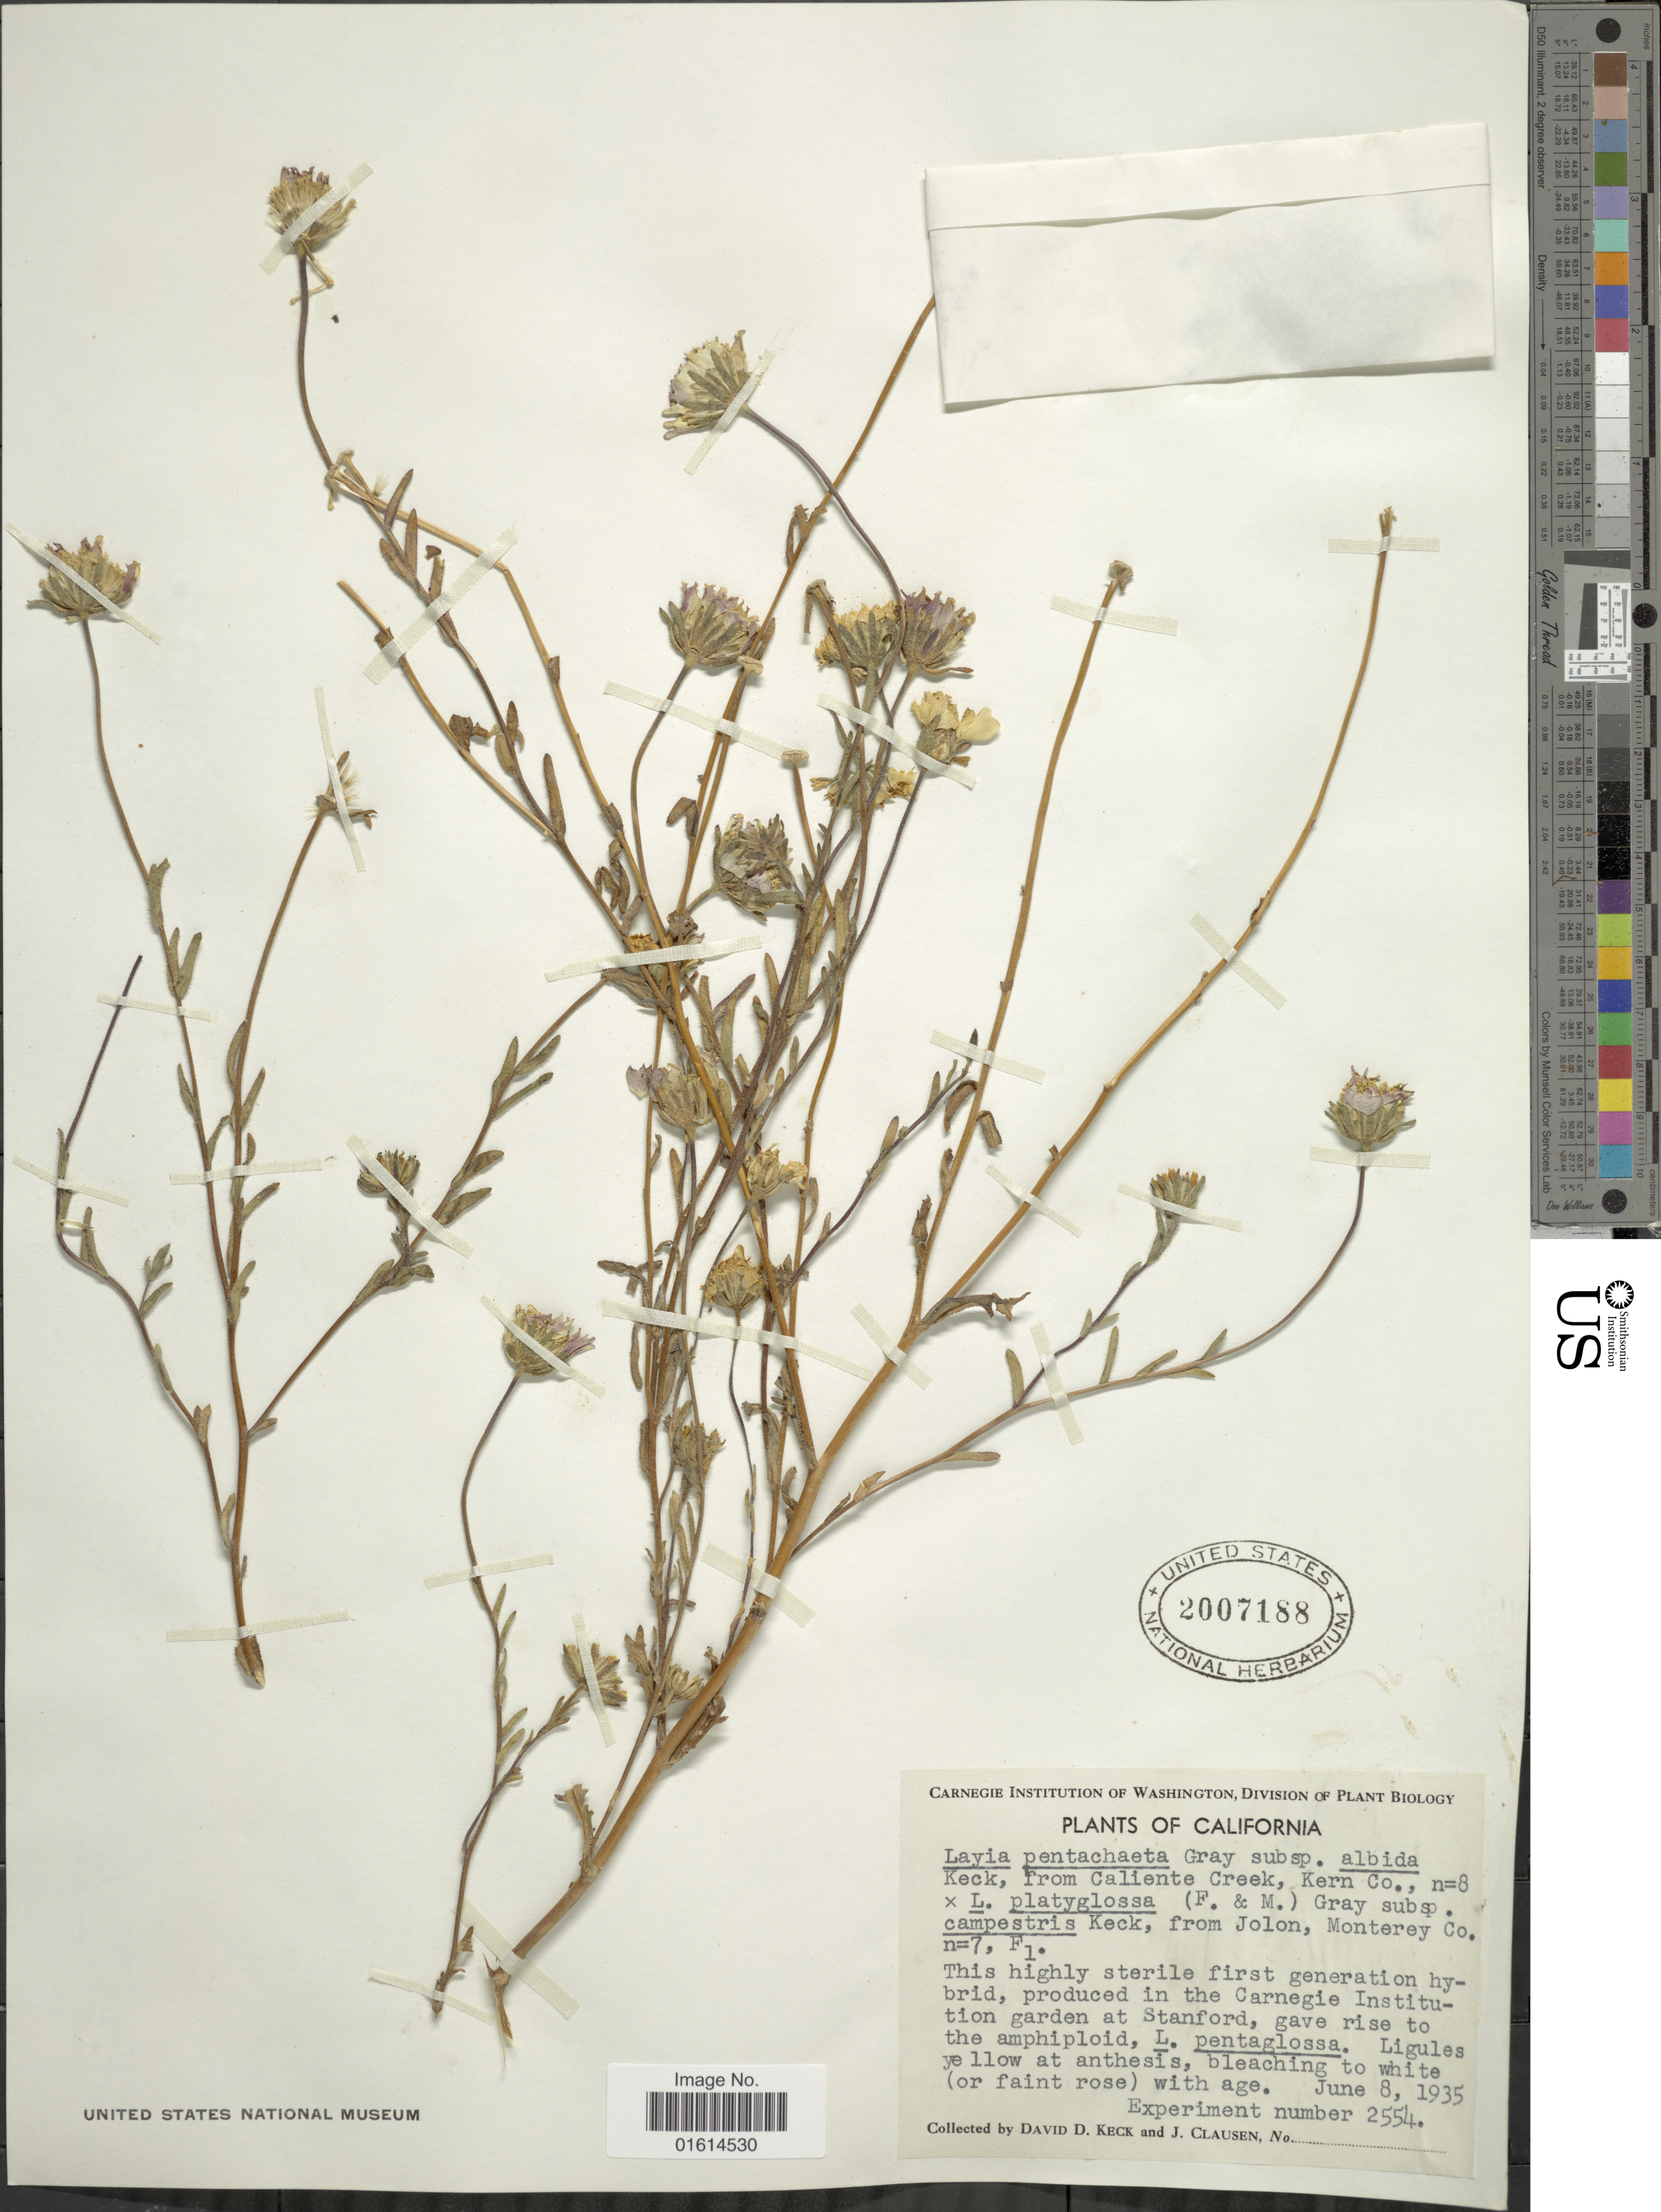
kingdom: Plantae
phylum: Tracheophyta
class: Magnoliopsida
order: Asterales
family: Asteraceae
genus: Layia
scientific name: Layia pentachaeta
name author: A. Gray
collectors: D. D. Keck & J. Clausen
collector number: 2554*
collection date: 1935-06-08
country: United States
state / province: California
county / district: Santa Clara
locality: Carnegie Institution garden at Stanford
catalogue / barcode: US 2007188